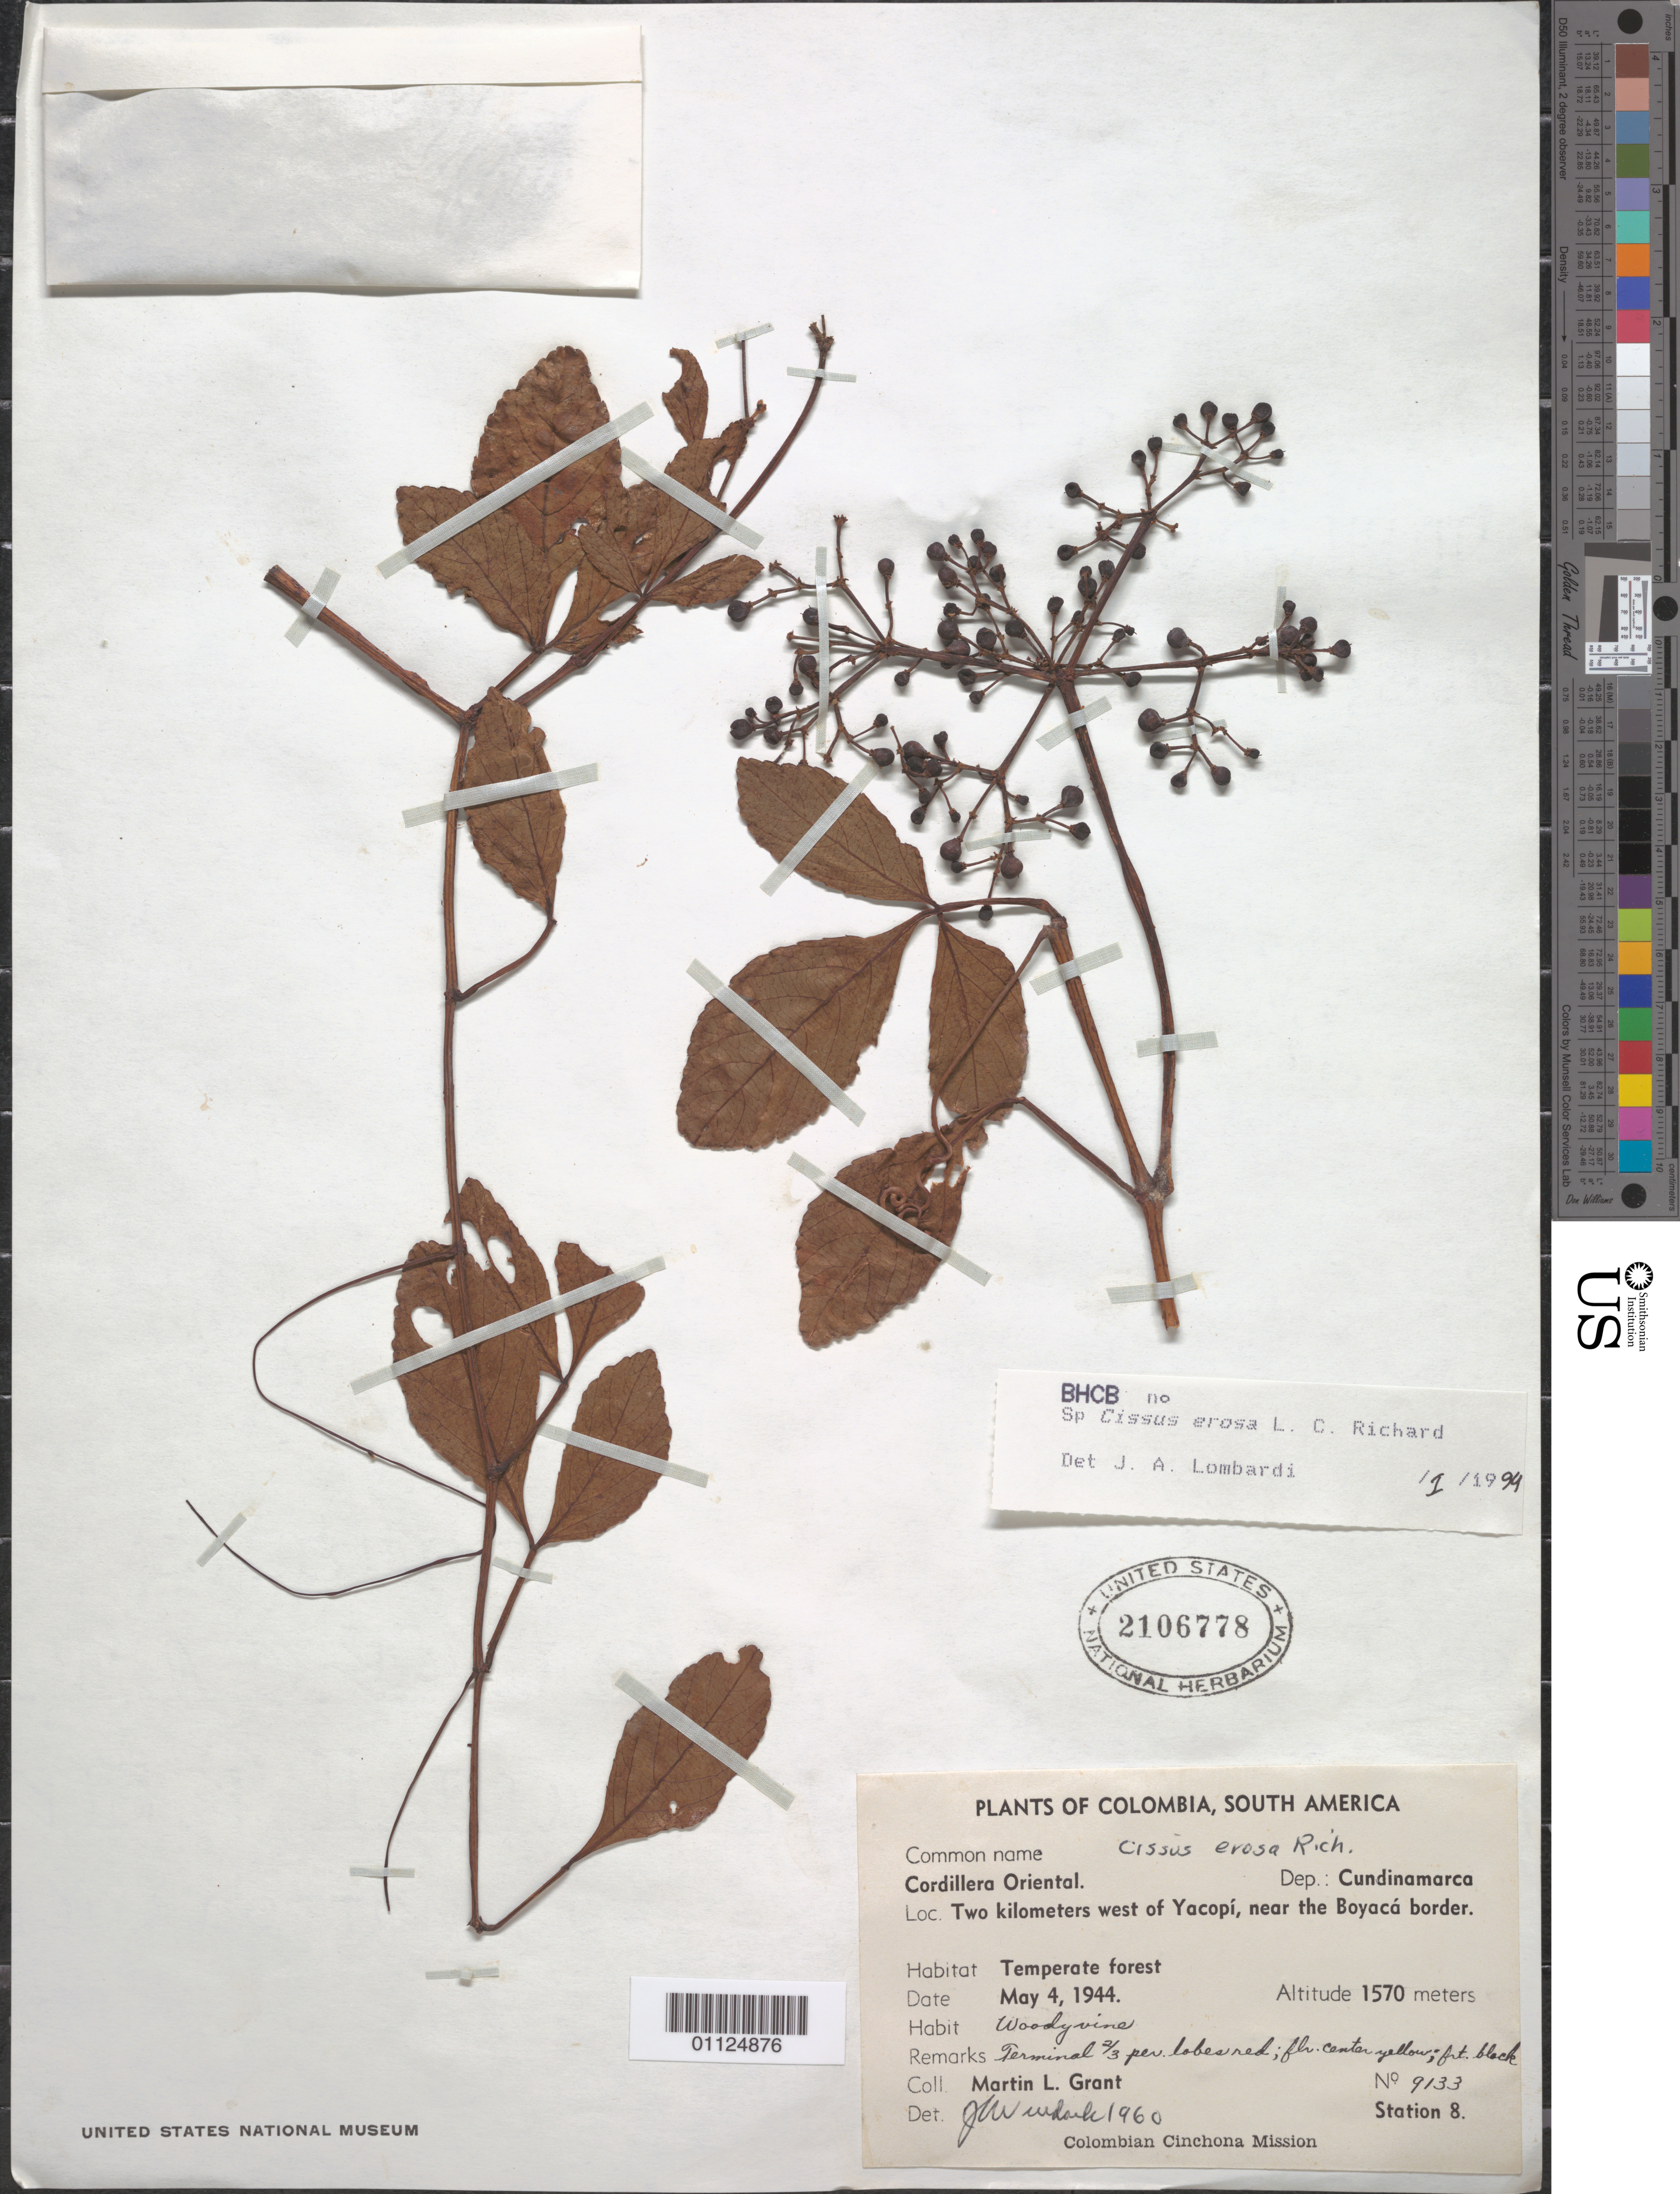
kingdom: Plantae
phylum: Tracheophyta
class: Magnoliopsida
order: Vitales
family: Vitaceae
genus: Cissus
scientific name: Cissus erosa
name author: Rich.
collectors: M. L. Grant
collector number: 9133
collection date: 1944-05-04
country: Colombia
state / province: Cundinamarca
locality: Dept. Cundinamarca. Two km W of Yacopi, near the Boyaca border.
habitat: Temperate forest. Woody vine.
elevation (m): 1570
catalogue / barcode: US 2106778